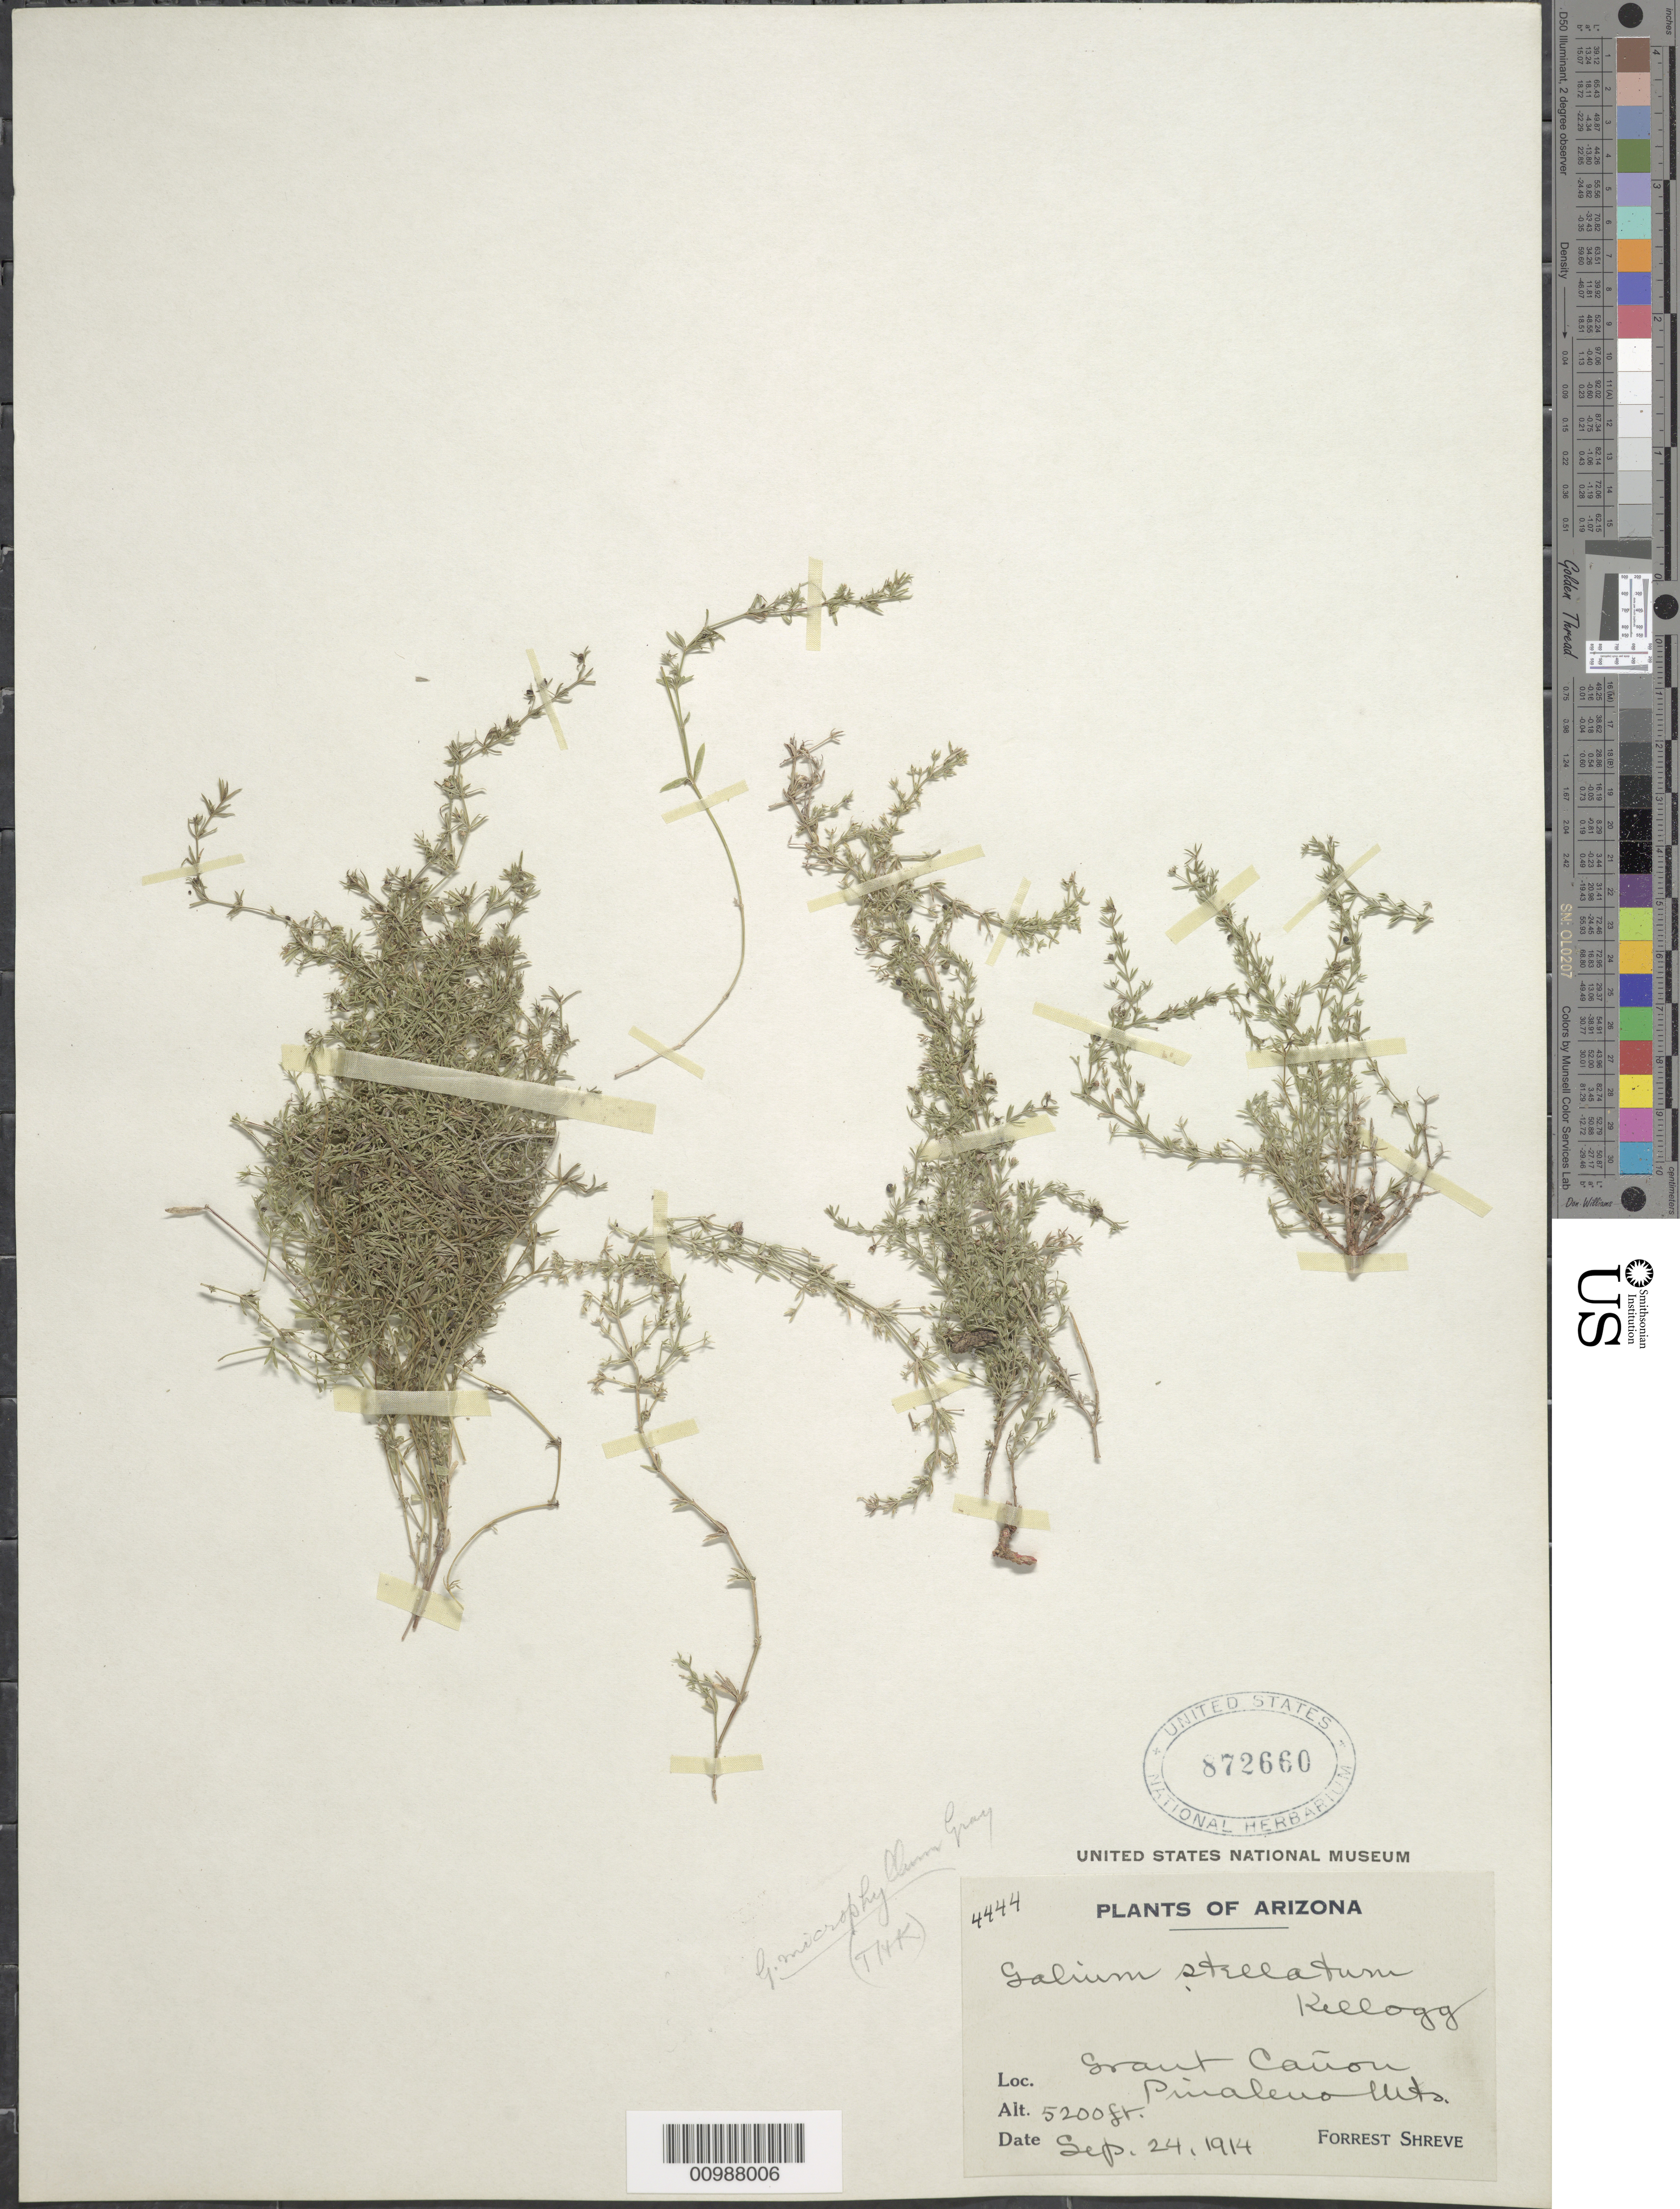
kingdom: Plantae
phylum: Tracheophyta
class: Magnoliopsida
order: Gentianales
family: Rubiaceae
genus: Galium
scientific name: Galium microphyllum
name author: A. Gray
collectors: F. Shreve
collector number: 4444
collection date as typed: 24 Sep 1914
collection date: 1914-09-24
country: United States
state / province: Arizona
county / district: Graham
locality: Pinaleno Mountains.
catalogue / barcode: US 872660